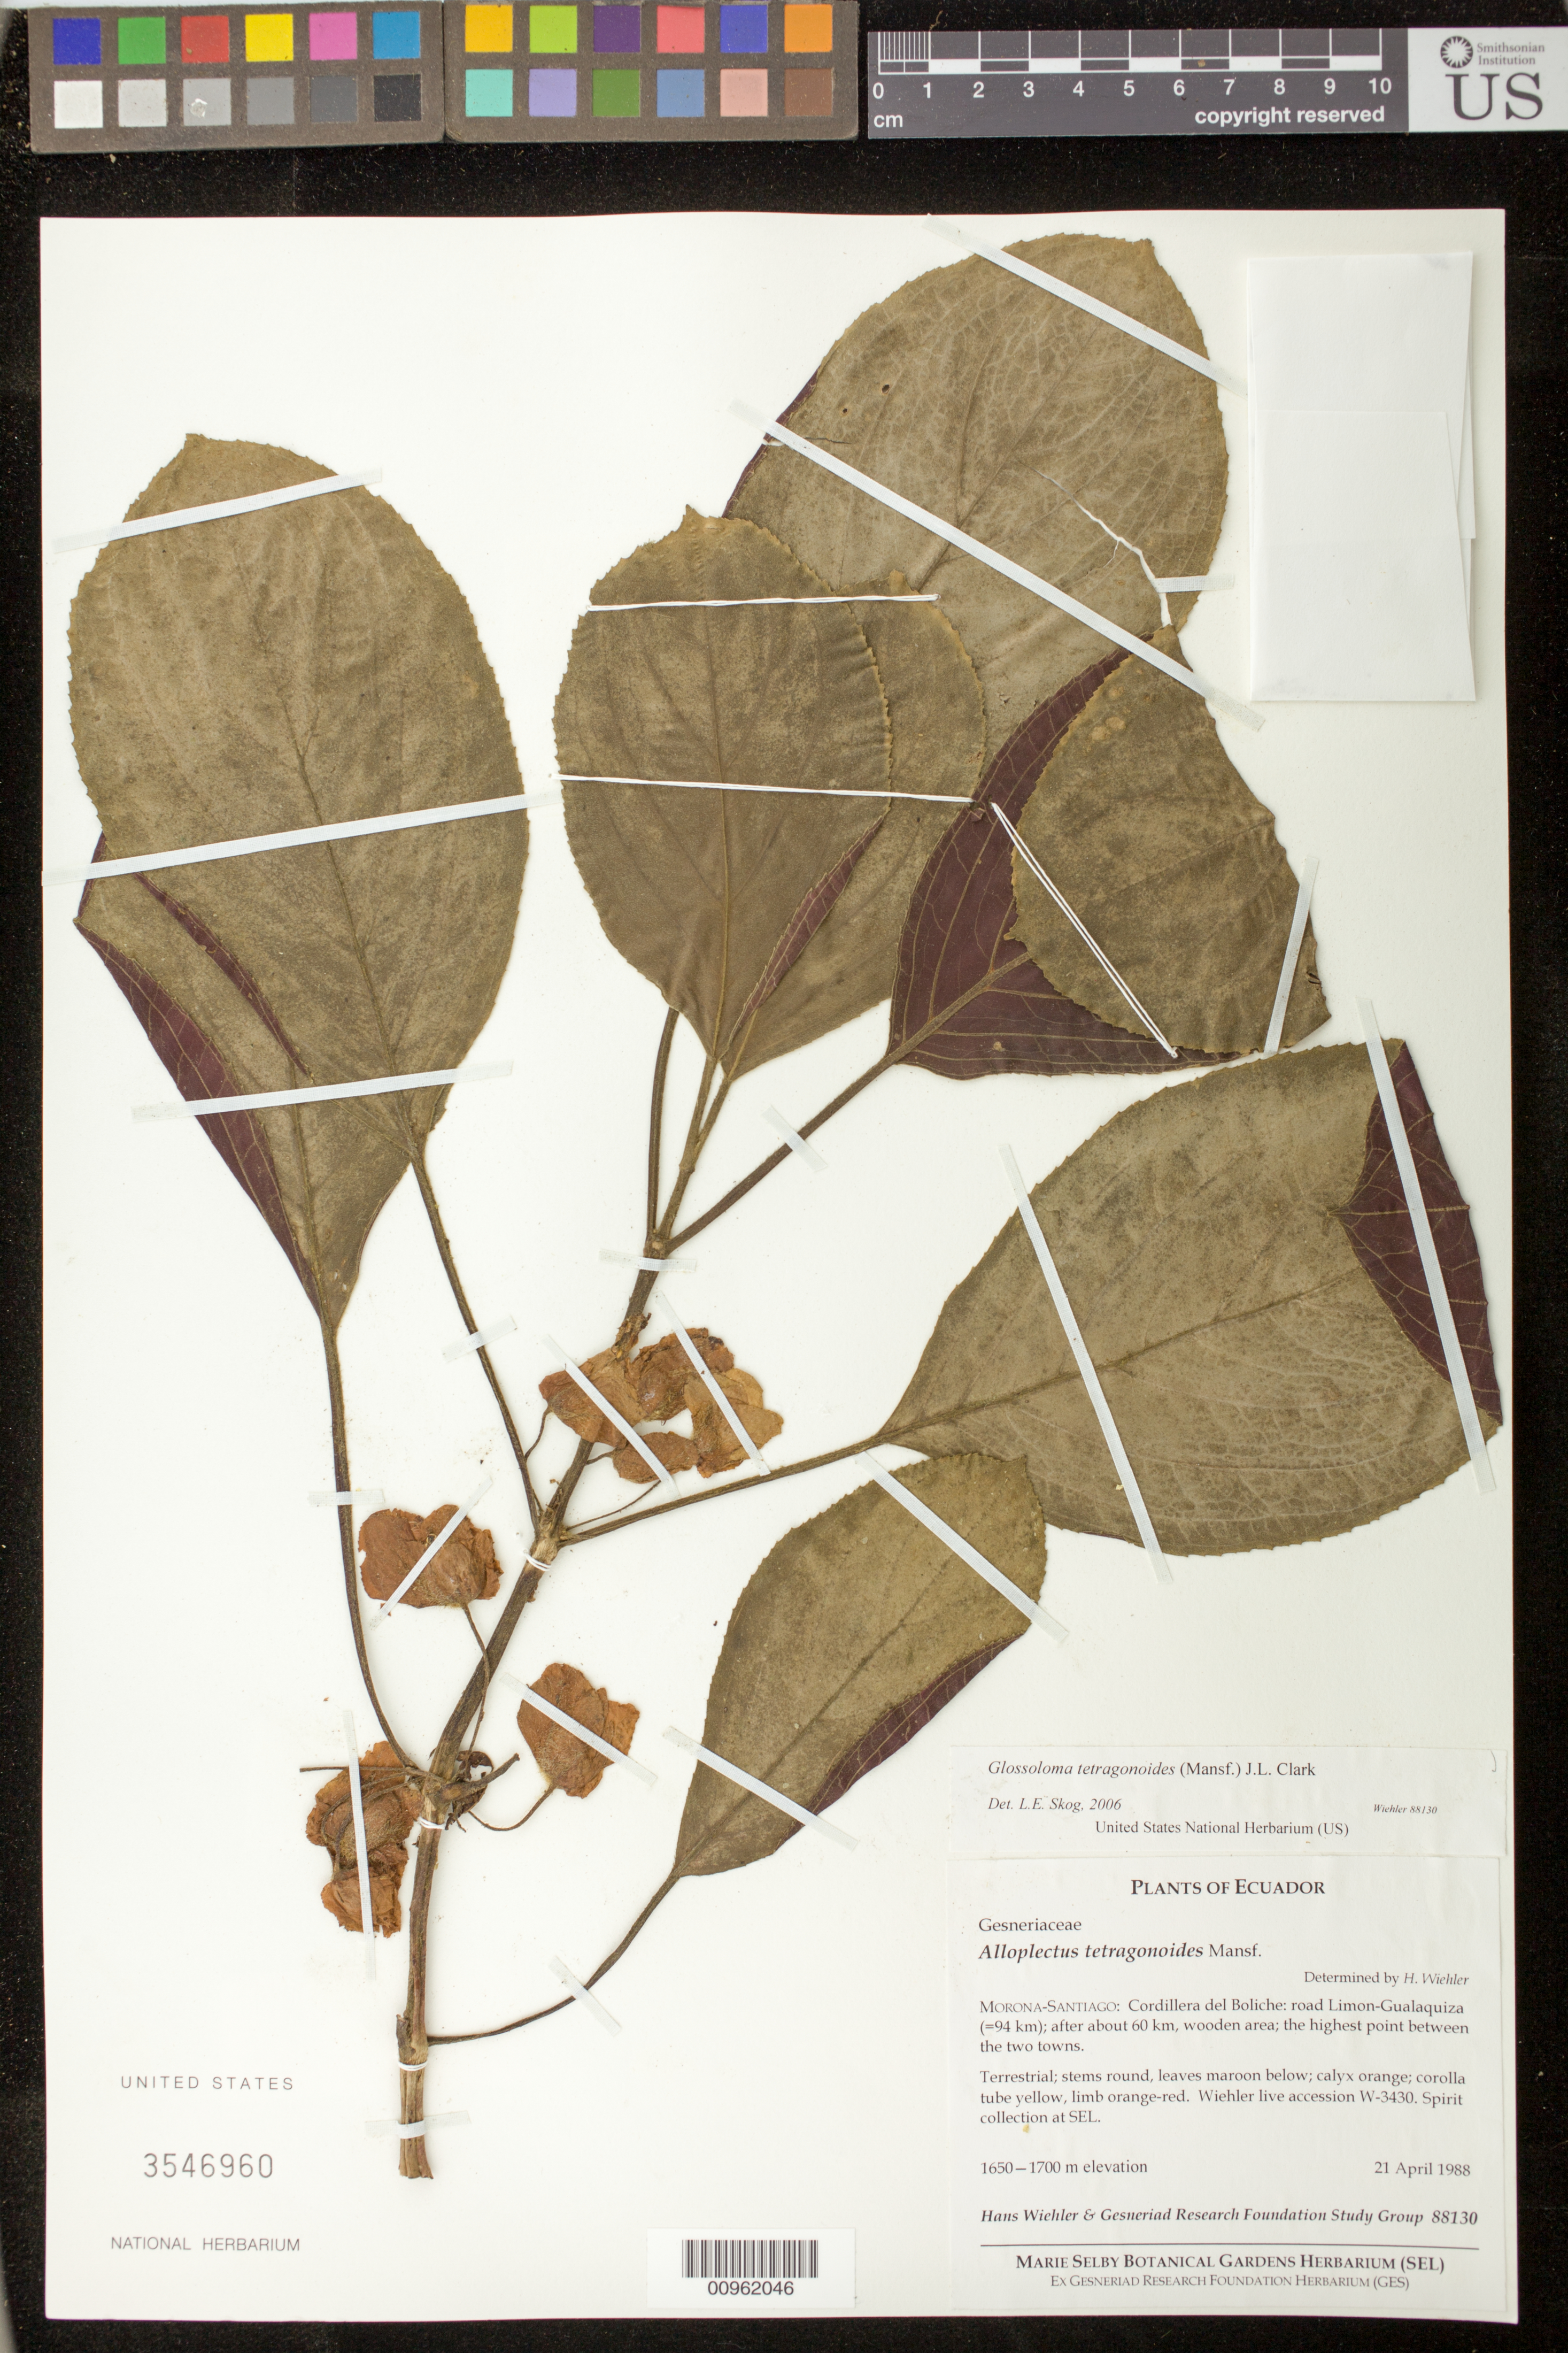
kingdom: Plantae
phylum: Tracheophyta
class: Magnoliopsida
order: Lamiales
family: Gesneriaceae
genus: Glossoloma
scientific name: Glossoloma tetragonoides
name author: (Mansf.) J.L. Clark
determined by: Skog, Laurence E.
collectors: H. J. Wiehler & GRF Study Group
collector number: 88130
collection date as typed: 21 Apr 1988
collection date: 1988-04-21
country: Ecuador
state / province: Morona-Santiago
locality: Morona-Santiago: Cordillera del Boliche, road Limón - Gualaquiza (=94 km); after about 60 km, wooden area; the highest point between the two towns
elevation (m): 1650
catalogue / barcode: US 3546960